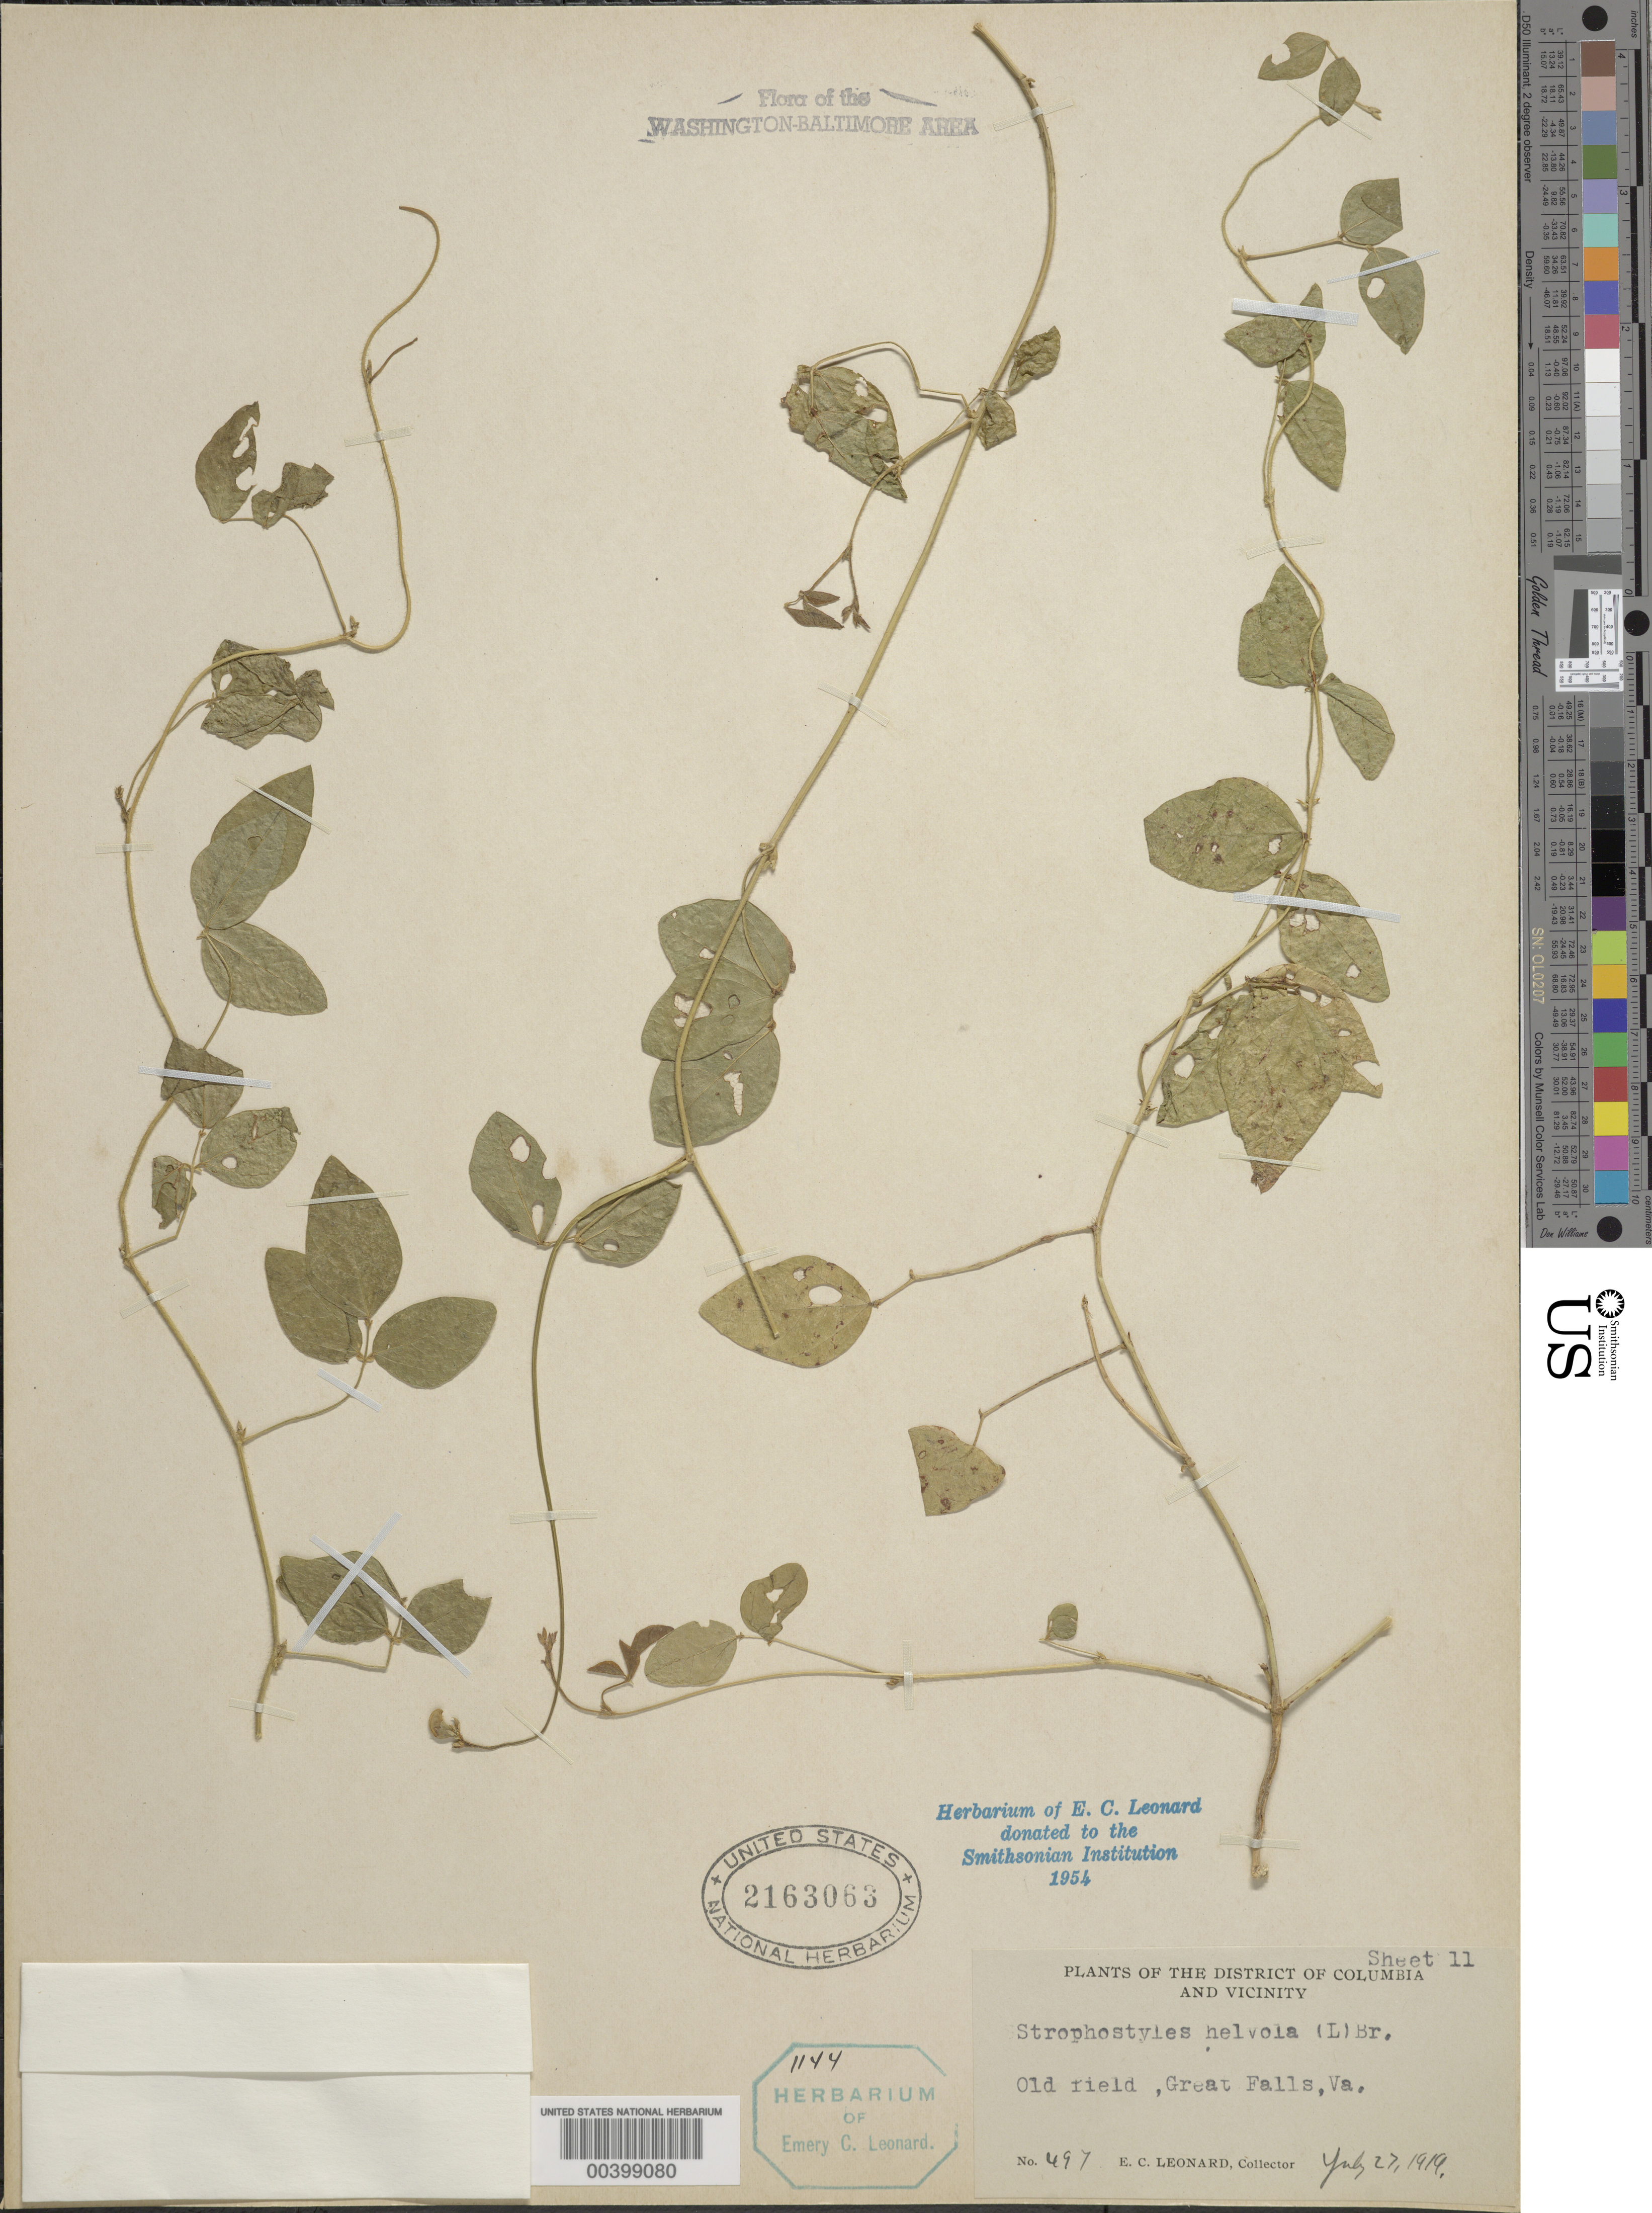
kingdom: Plantae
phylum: Tracheophyta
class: Magnoliopsida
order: Fabales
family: Fabaceae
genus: Strophostyles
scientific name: Strophostyles helvola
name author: (L.) Elliott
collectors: E. C. Leonard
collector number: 497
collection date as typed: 27 Jul 1919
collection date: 1919-07-27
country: United States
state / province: Virginia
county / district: Fairfax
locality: Great Falls C. and O. Canal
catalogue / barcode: US 2163063